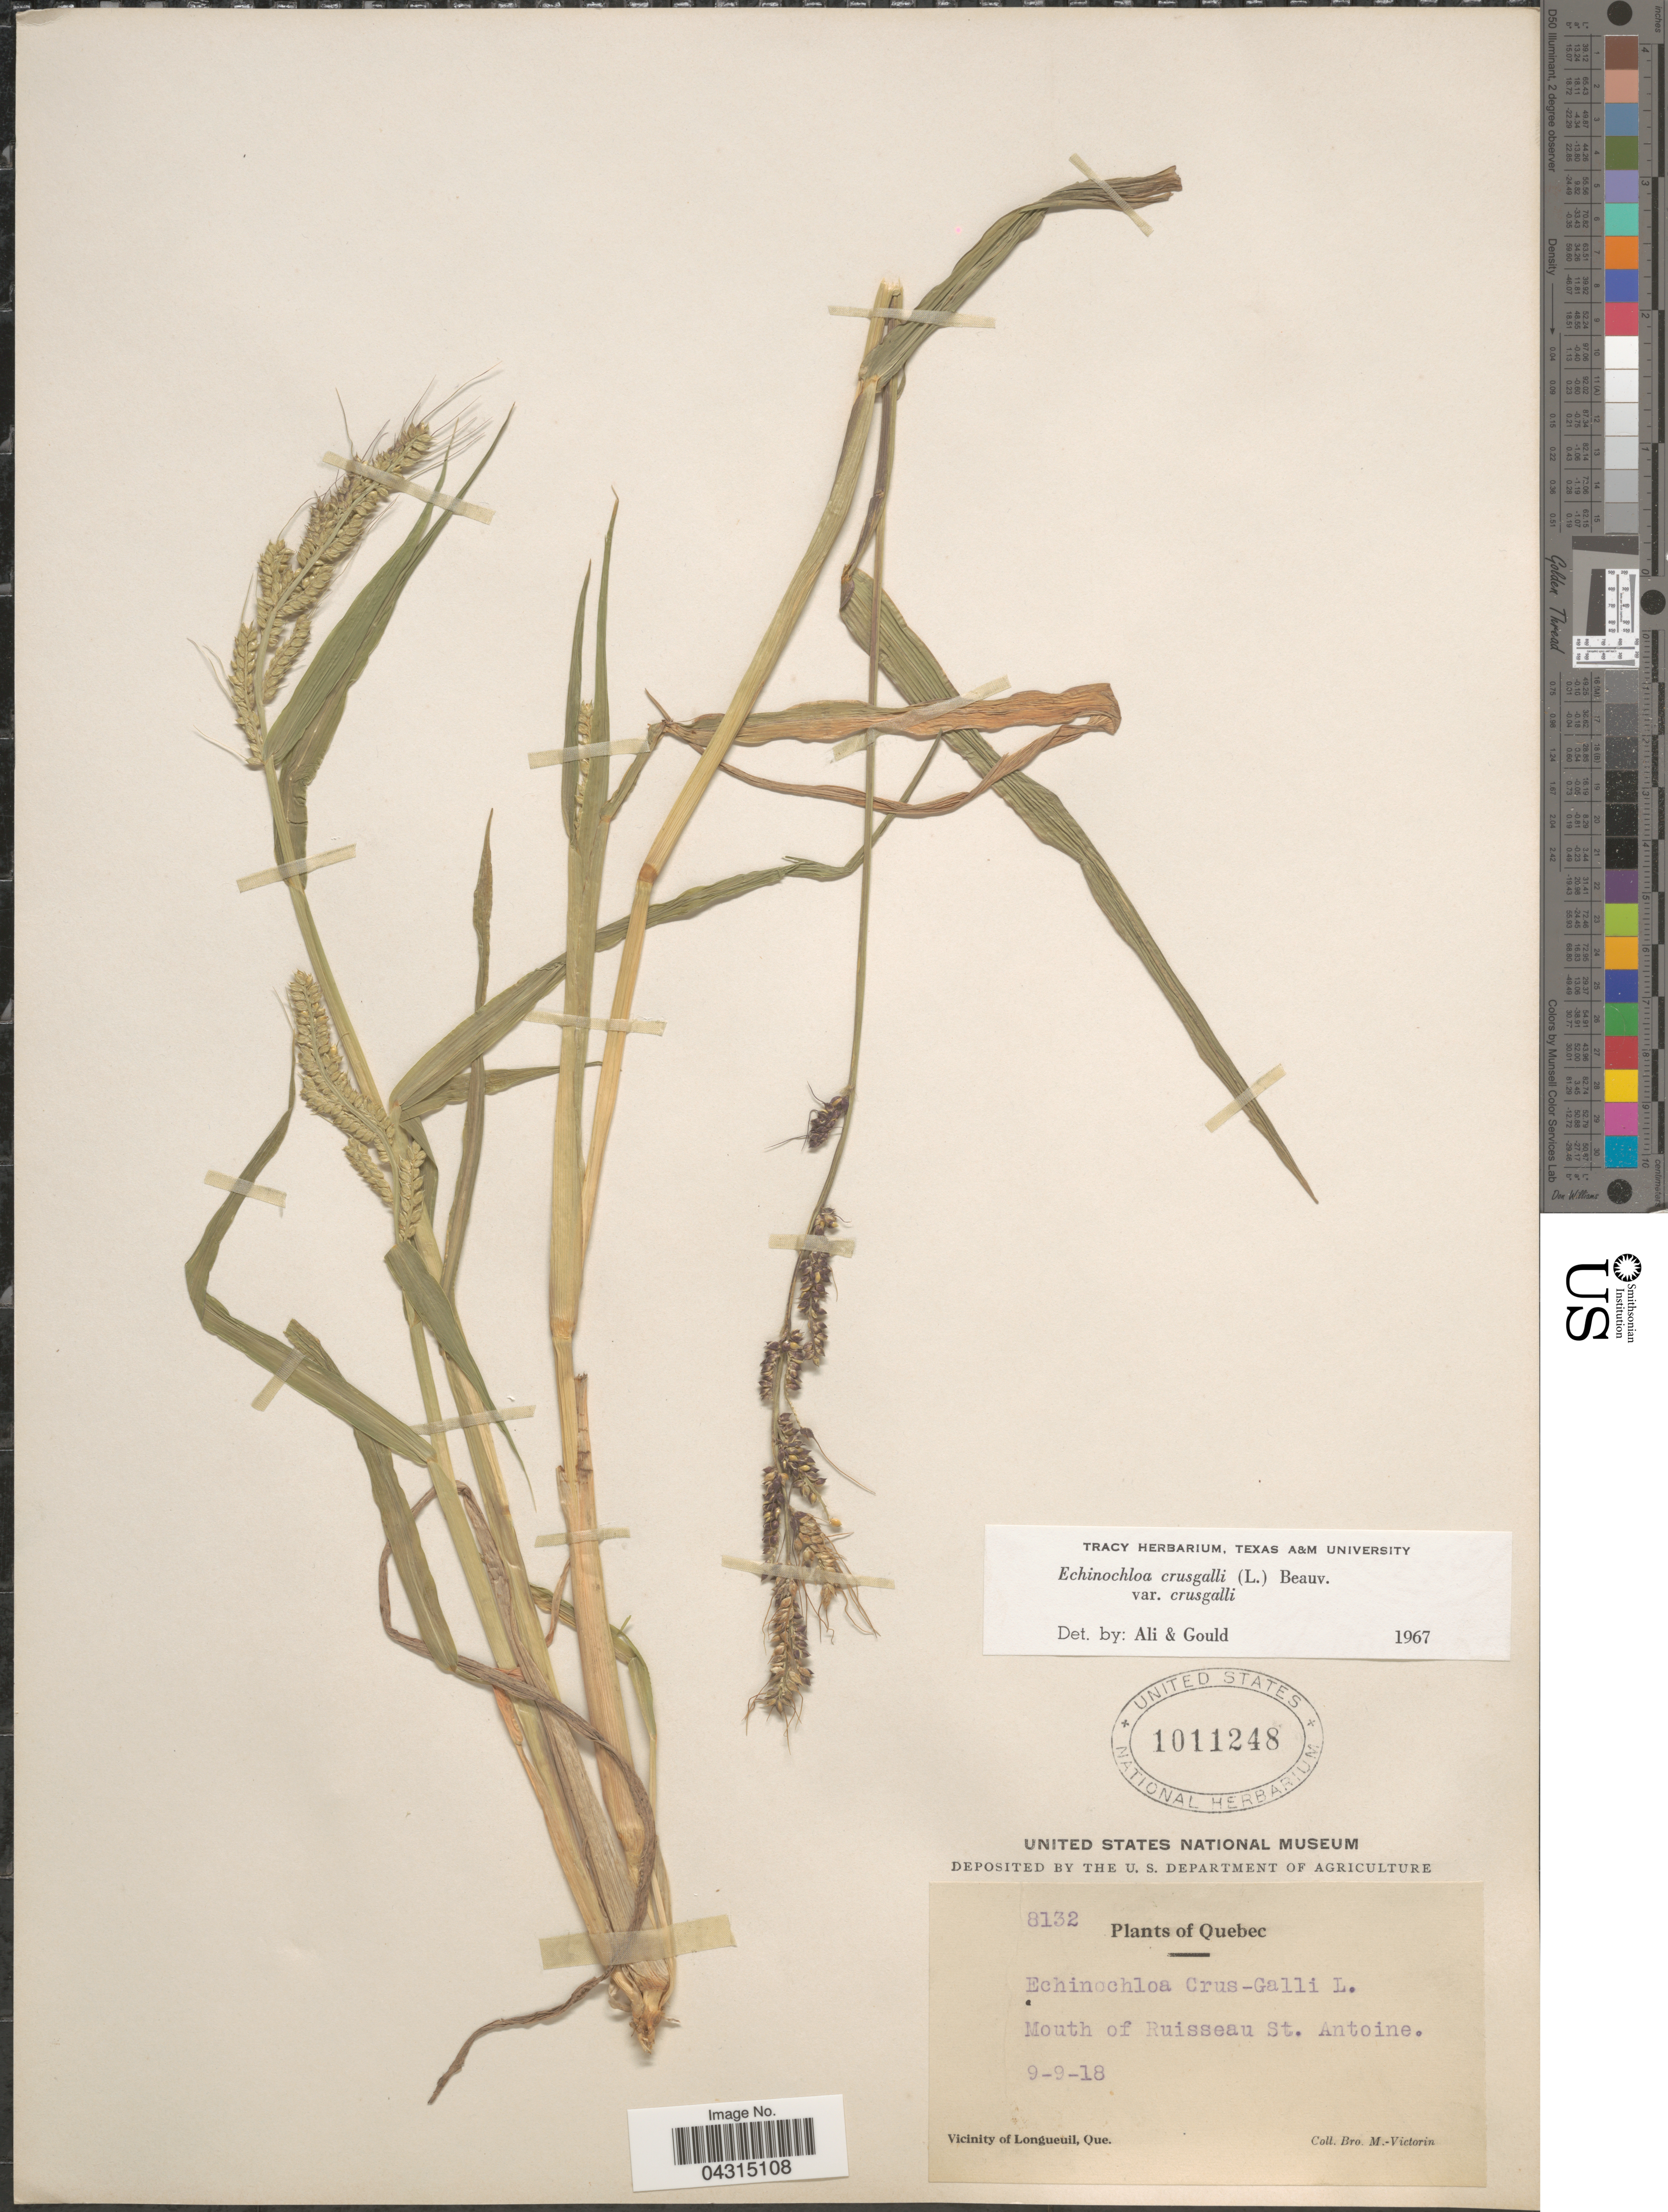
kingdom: Plantae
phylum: Tracheophyta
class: Liliopsida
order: Poales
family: Poaceae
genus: Echinochloa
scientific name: Echinochloa crus-galli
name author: (L.) P. Beauv.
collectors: Fr. Marie-Victorin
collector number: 8132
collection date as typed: Transcribed d/m/y: 9/9/18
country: Canada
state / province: Quebec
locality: Mouth of Ruisseau St. Antoine. Vicinity of Longueuil.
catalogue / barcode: US 1011248